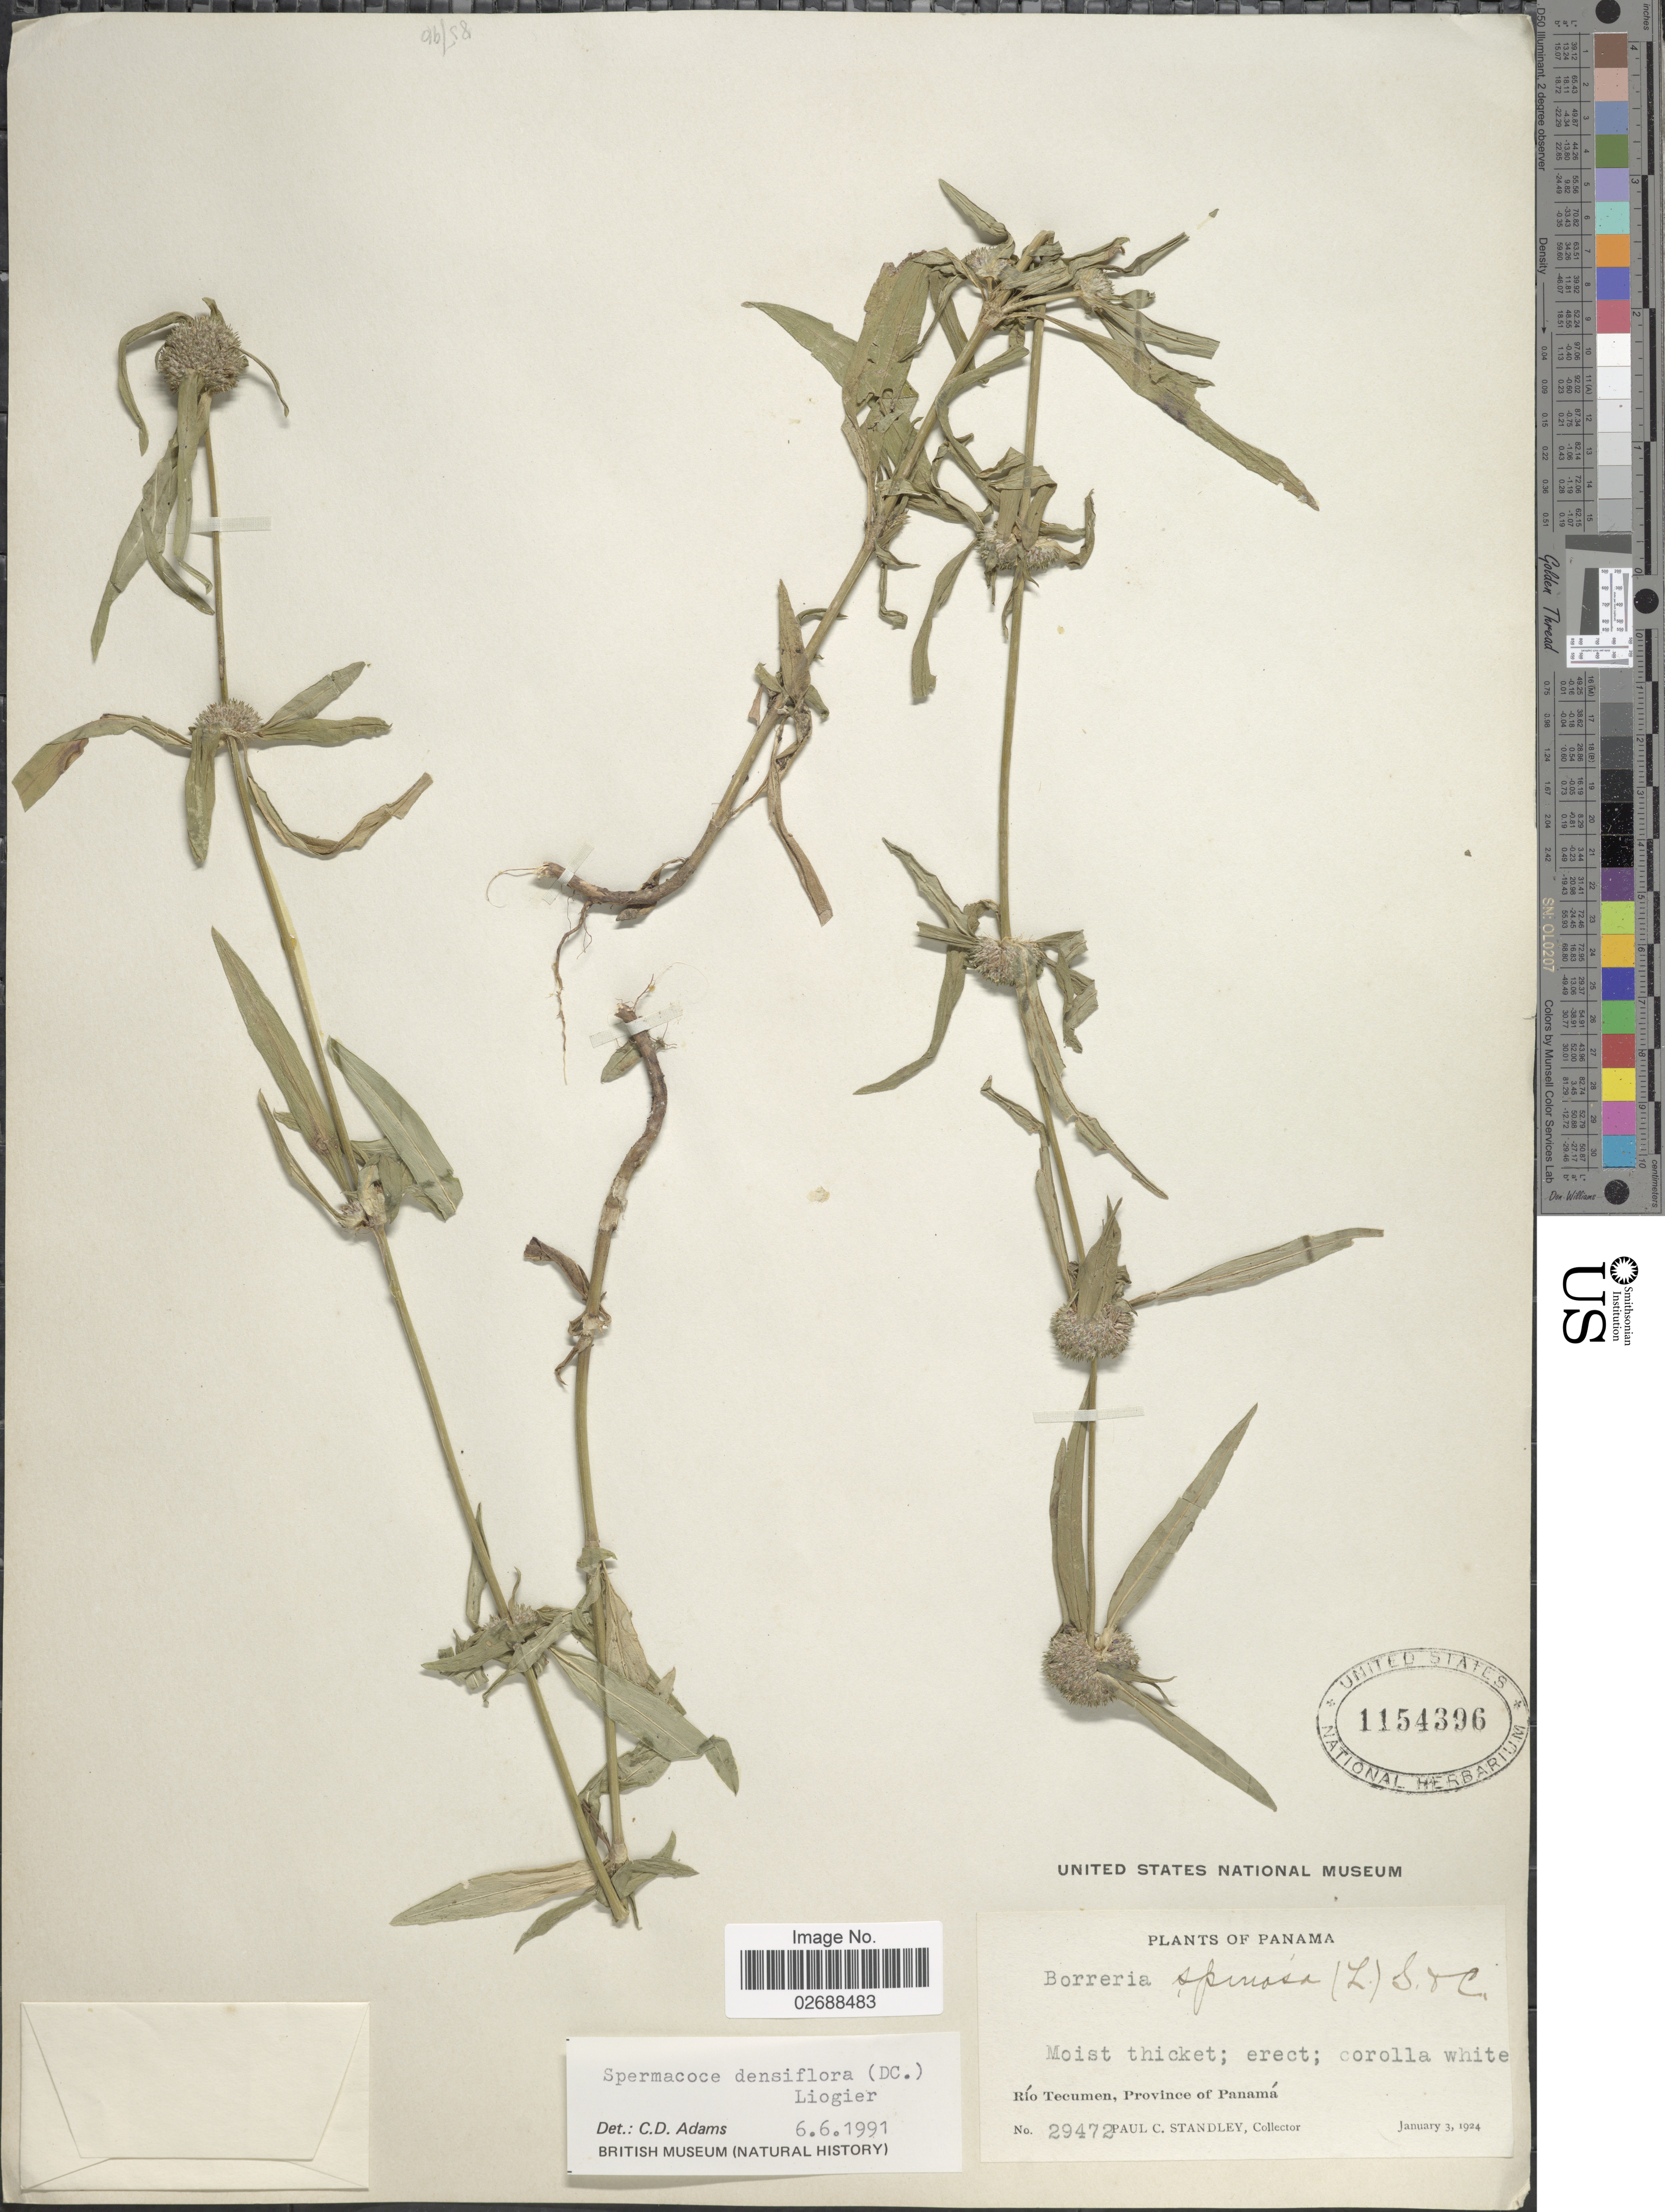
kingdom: Plantae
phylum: Tracheophyta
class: Magnoliopsida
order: Gentianales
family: Rubiaceae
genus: Spermacoce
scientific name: Spermacoce densiflora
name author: (DC.) Alain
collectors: P. C. Standley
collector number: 29472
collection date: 1924-01-03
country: Panama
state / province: Panamá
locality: Río Tecumen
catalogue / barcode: US 1154396